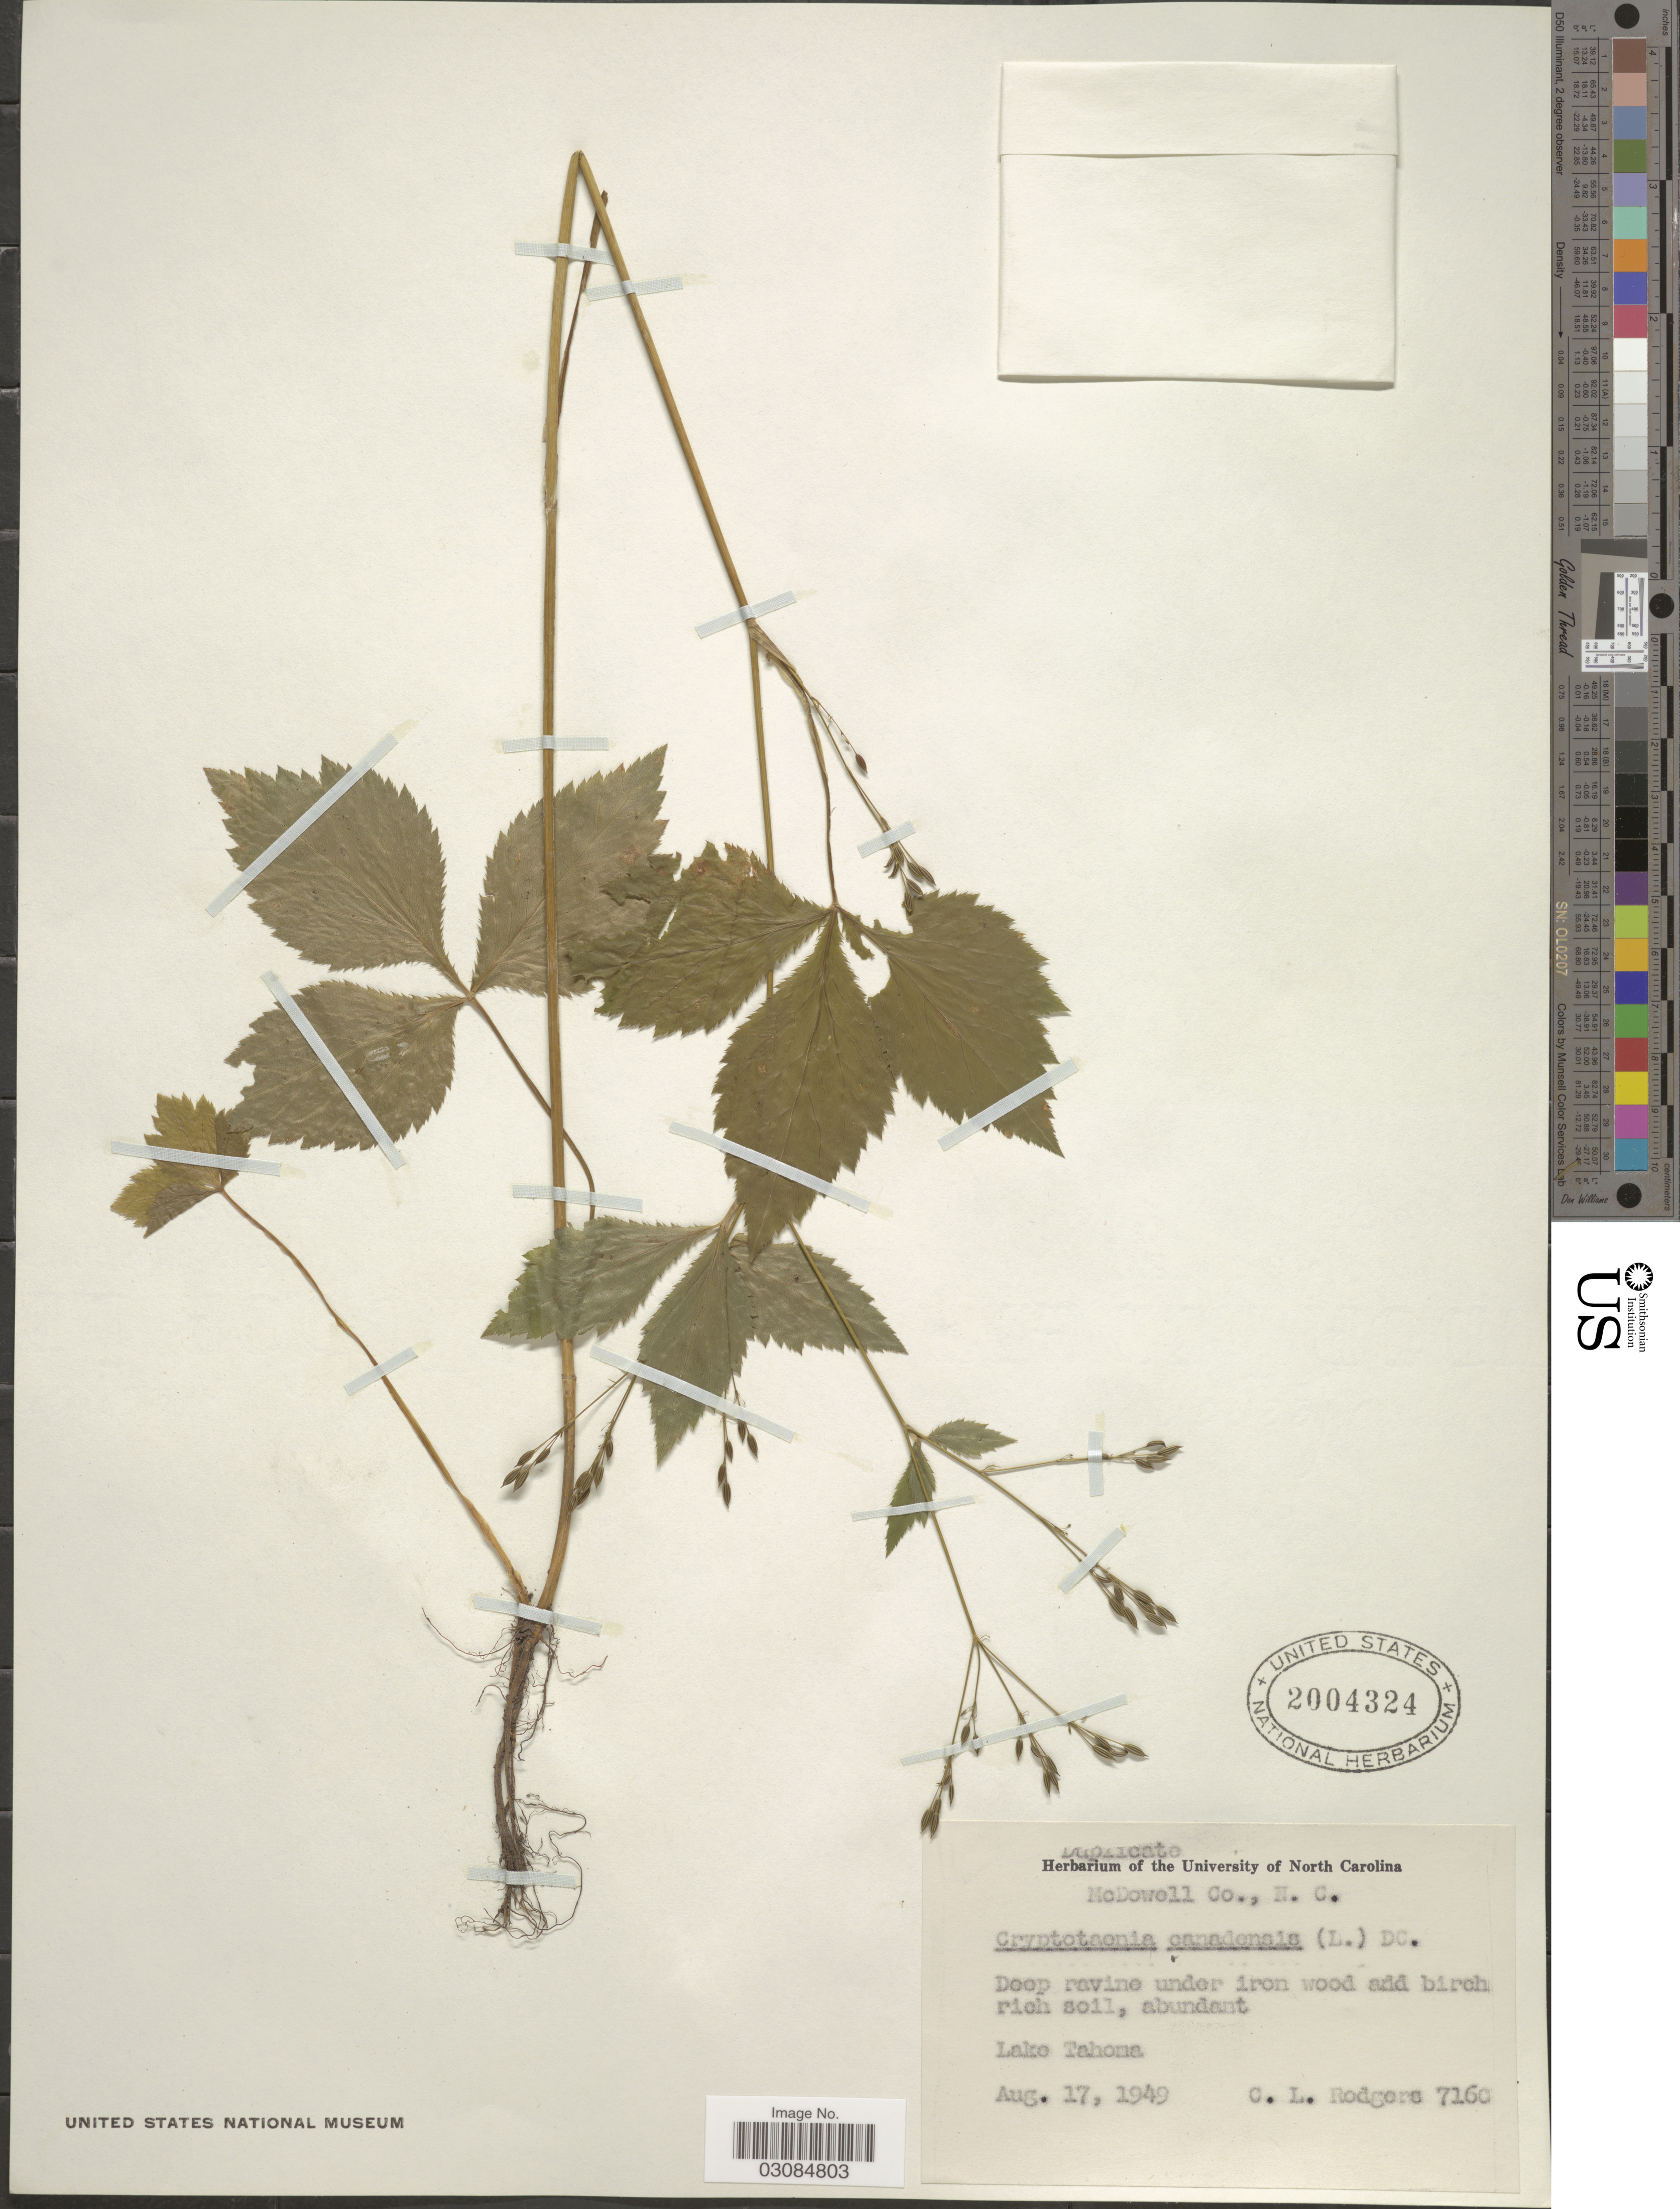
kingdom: Plantae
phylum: Tracheophyta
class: Magnoliopsida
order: Apiales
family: Apiaceae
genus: Cryptotaenia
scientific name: Cryptotaenia canadensis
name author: (L.) DC.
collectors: C. Rodgers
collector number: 7160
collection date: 1949-08-17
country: United States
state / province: North Carolina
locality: McDowell Co. Lake Tahoma.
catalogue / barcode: US 2004324